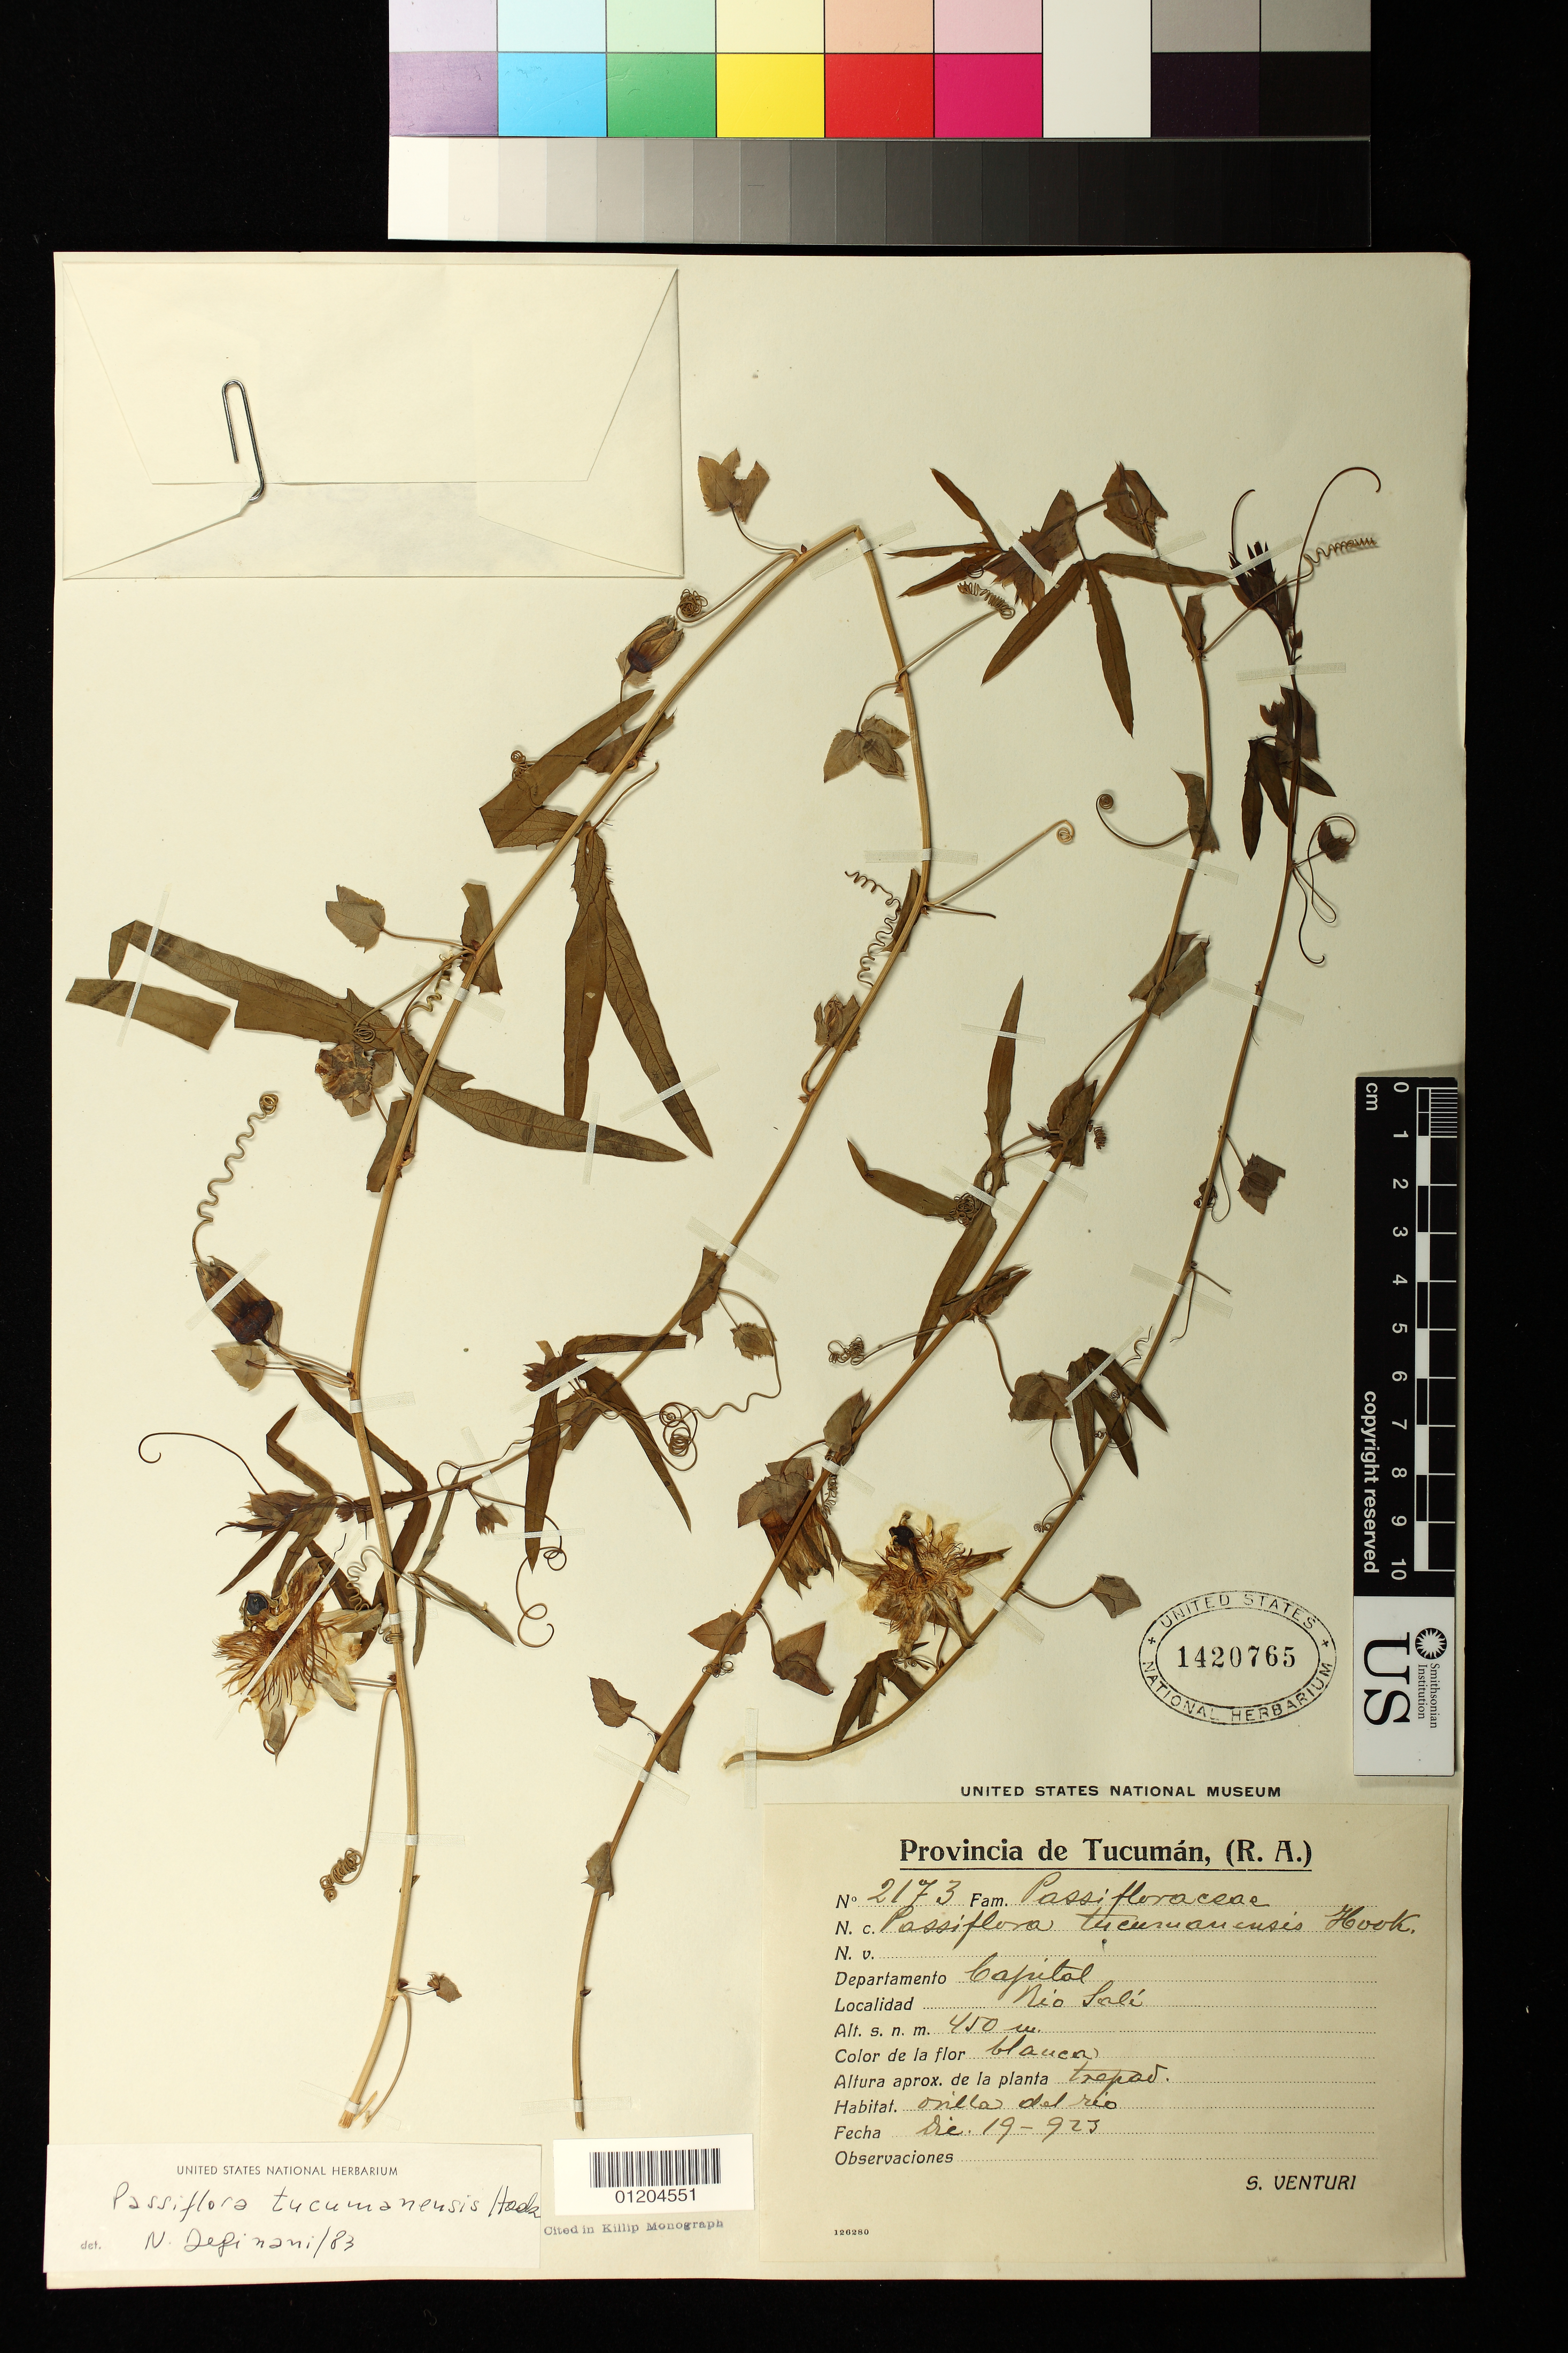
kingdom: Plantae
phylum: Tracheophyta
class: Magnoliopsida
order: Malpighiales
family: Passifloraceae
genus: Passiflora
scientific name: Passiflora tucumanensis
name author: Hook.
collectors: S. Venturi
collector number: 2173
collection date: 1923-12-19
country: Argentina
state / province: Tucuman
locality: Rio Sali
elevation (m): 450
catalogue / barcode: US 1420765